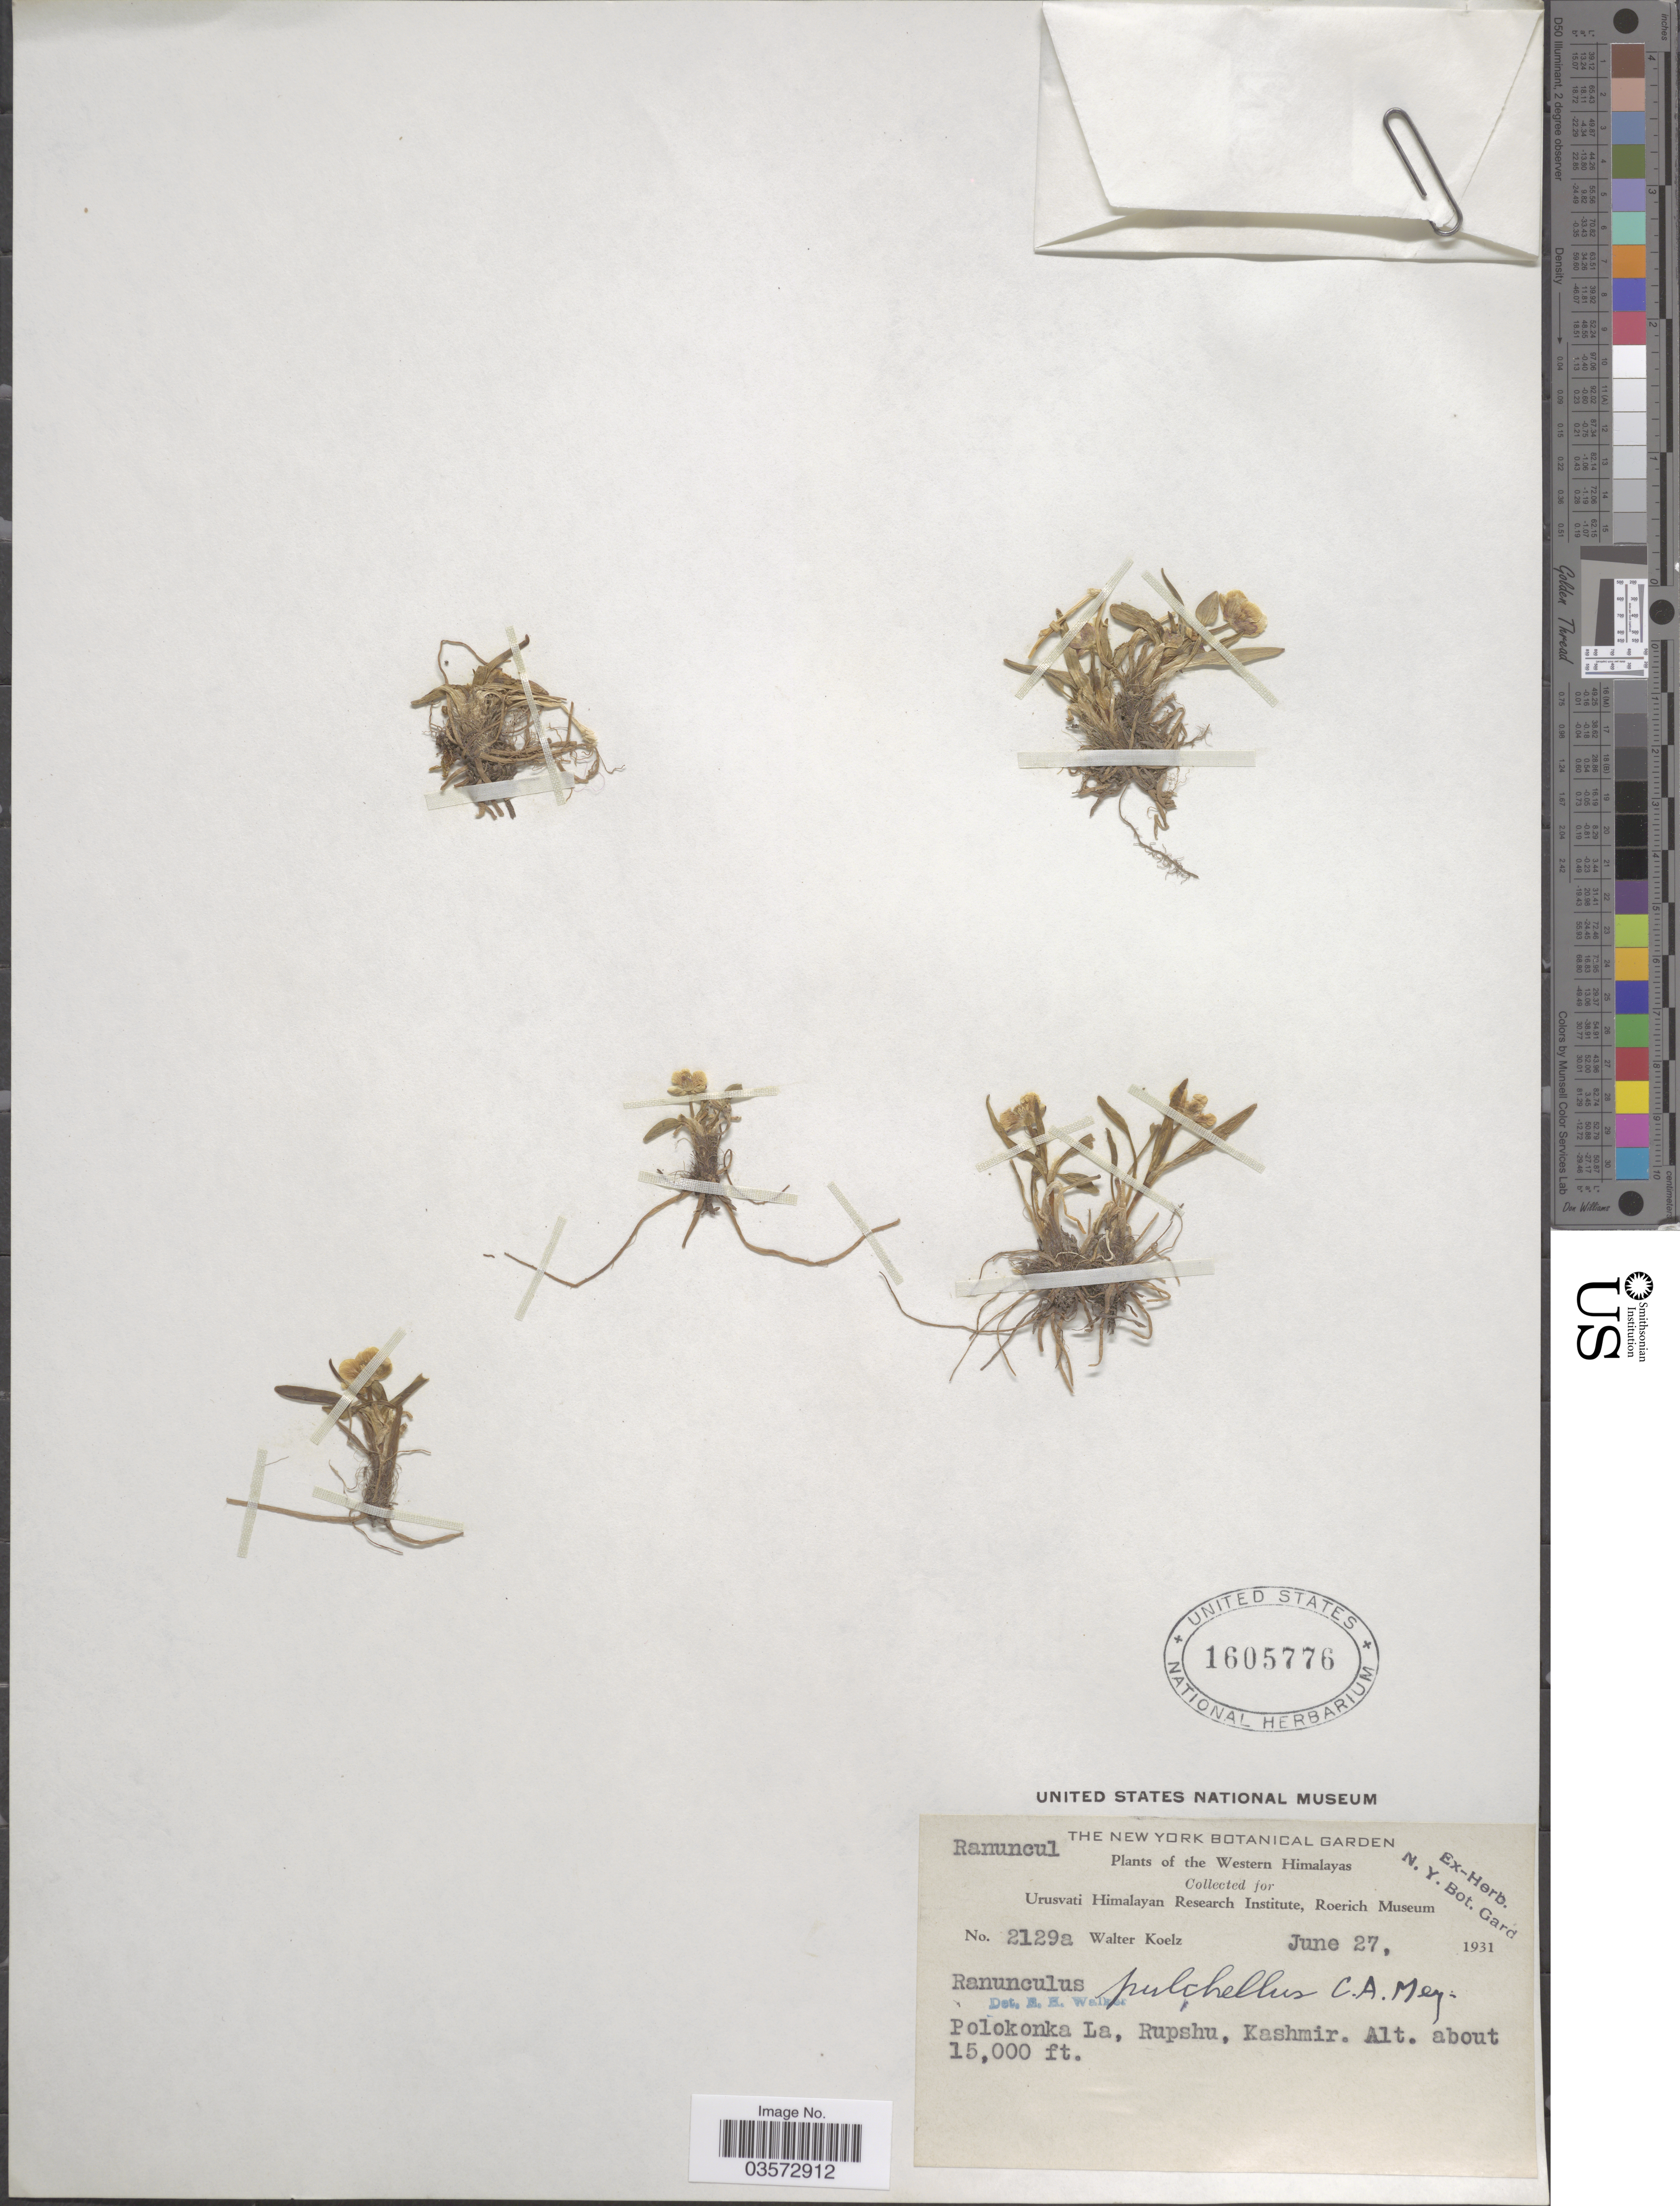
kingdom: Plantae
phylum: Tracheophyta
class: Magnoliopsida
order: Ranunculales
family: Ranunculaceae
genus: Ranunculus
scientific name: Ranunculus pulchellus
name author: Ledeb. ex Spreng.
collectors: W. N. Koelz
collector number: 2129a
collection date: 1931-06-27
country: India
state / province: Jammu and Kashmir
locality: Western Himalayas. Polokonka La, Rupshu, Kashmir.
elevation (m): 4572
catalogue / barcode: US 1605776